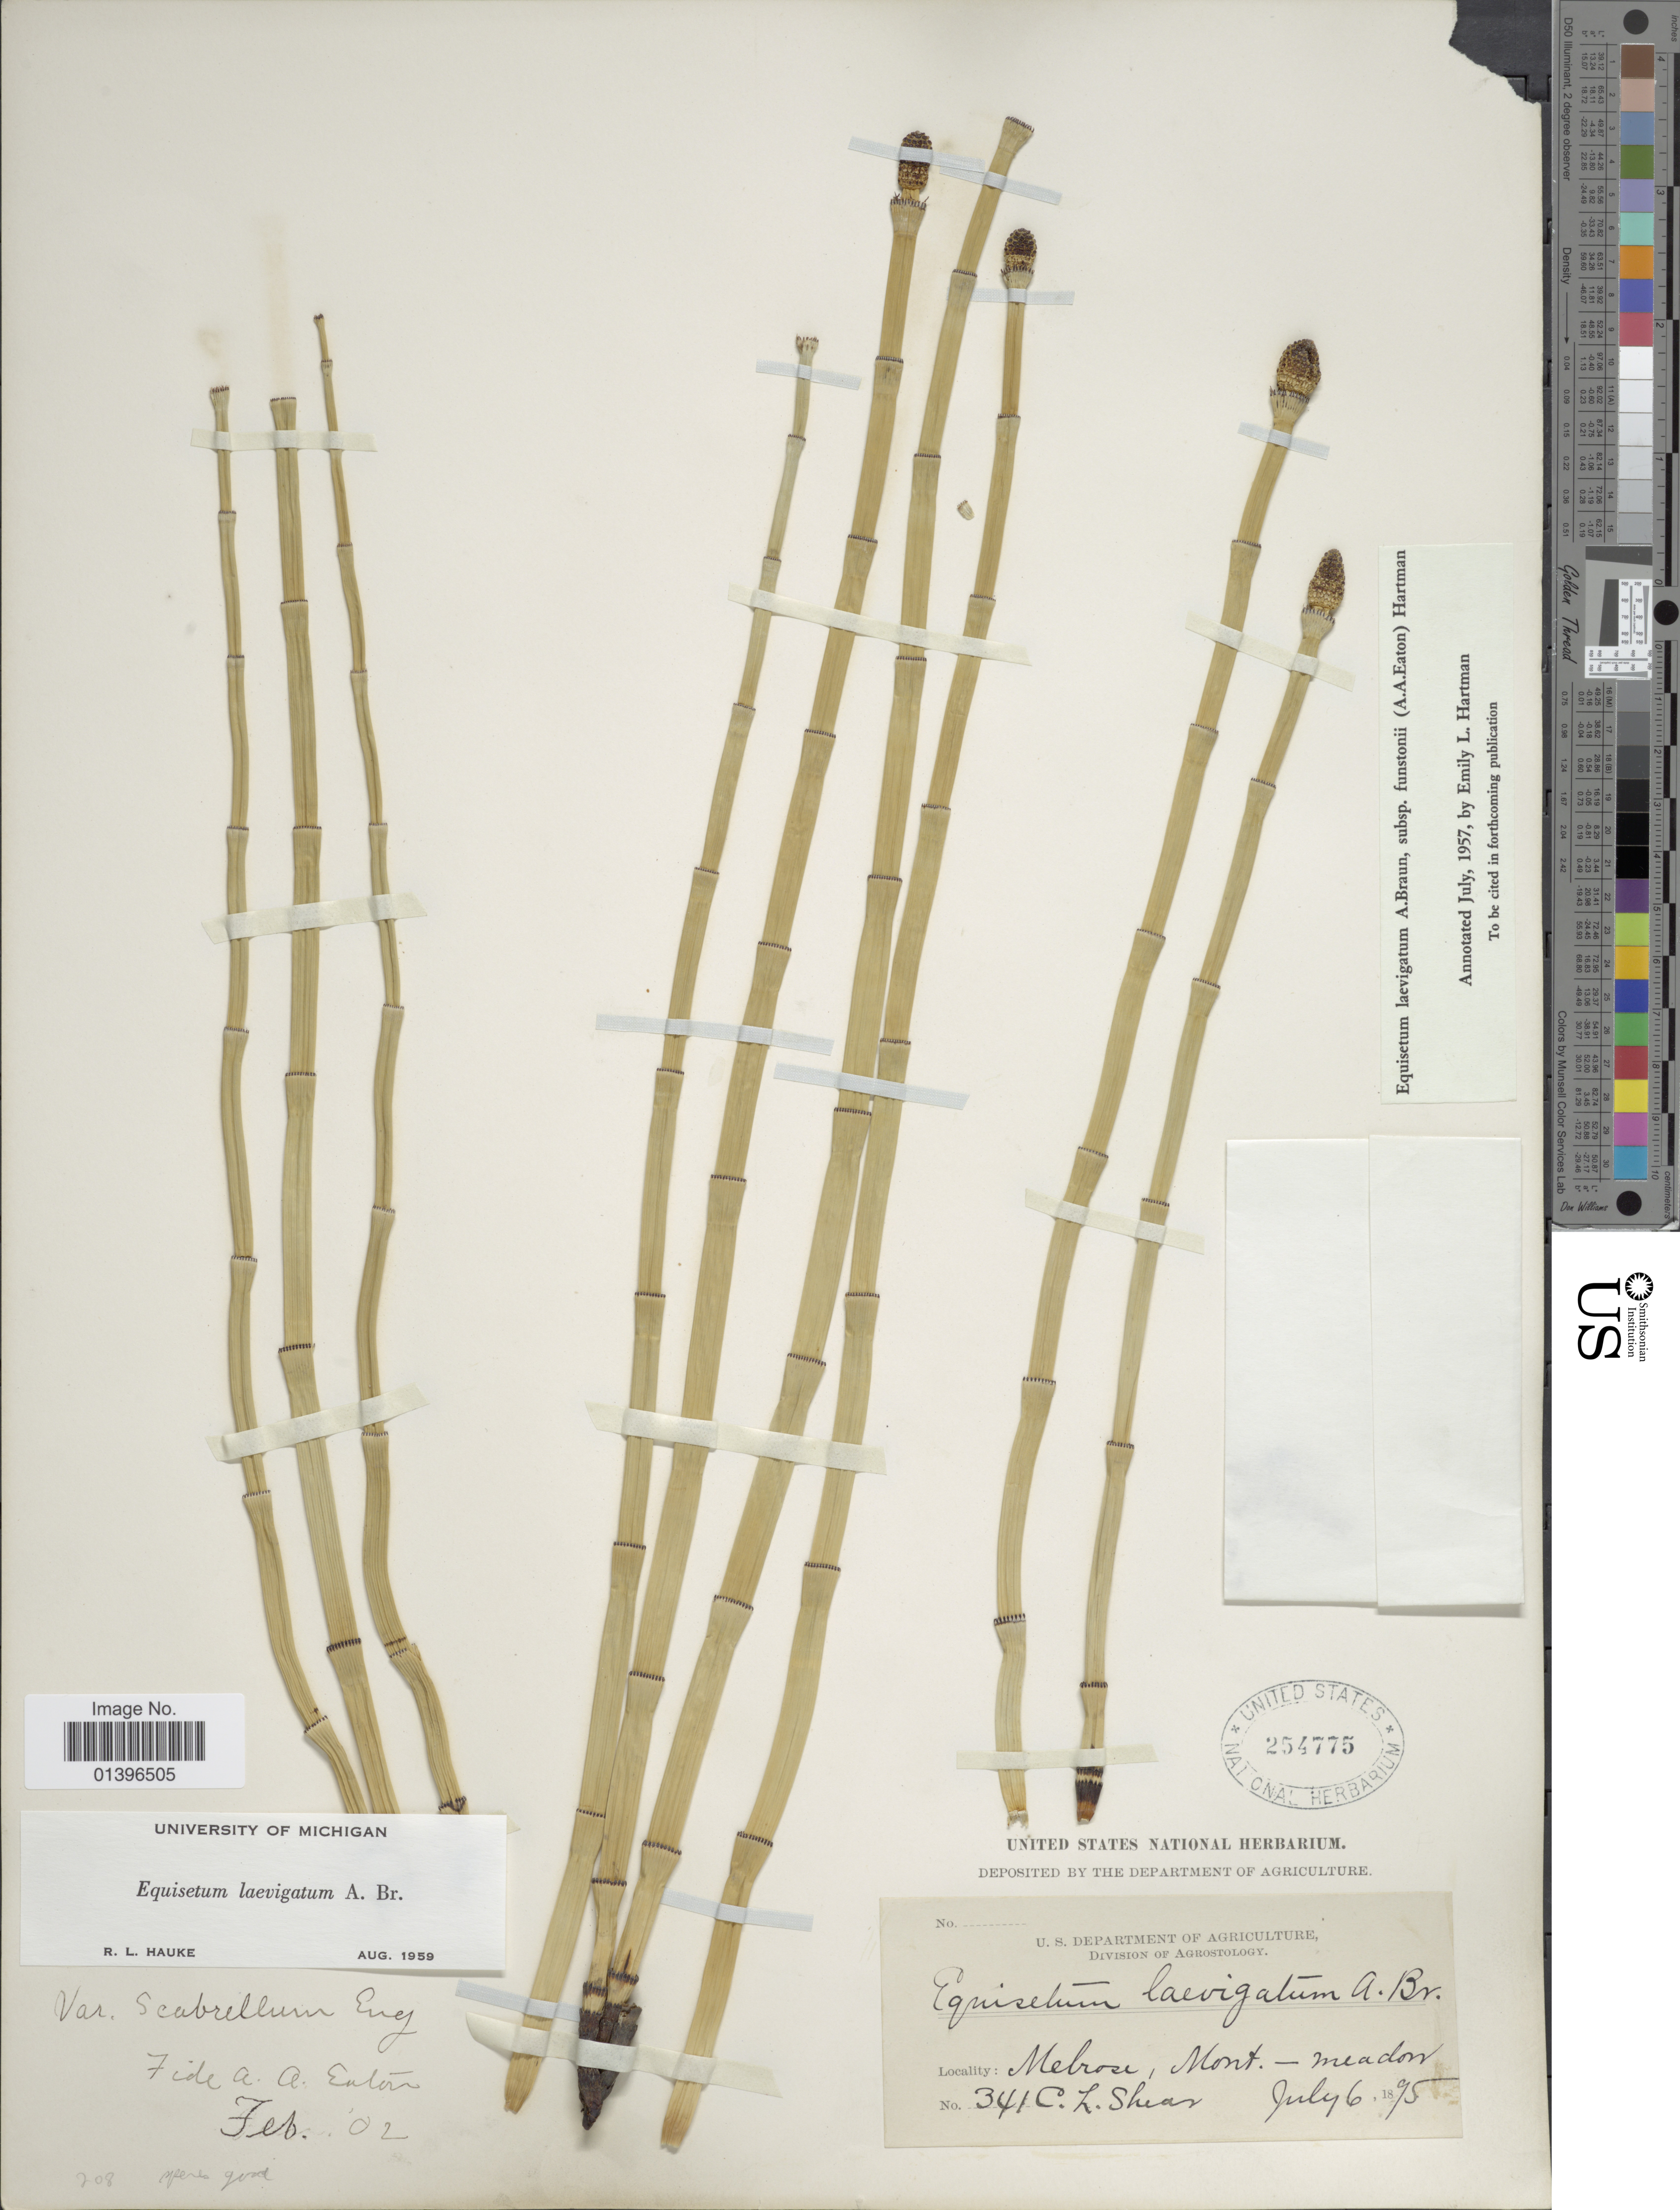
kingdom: Plantae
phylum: Tracheophyta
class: Polypodiopsida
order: Equisetales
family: Equisetaceae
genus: Equisetum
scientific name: Equisetum laevigatum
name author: A. Braun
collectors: C. L. Shear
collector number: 341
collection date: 1895-07-06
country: United States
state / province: Montana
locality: Melrose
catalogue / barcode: US 254775